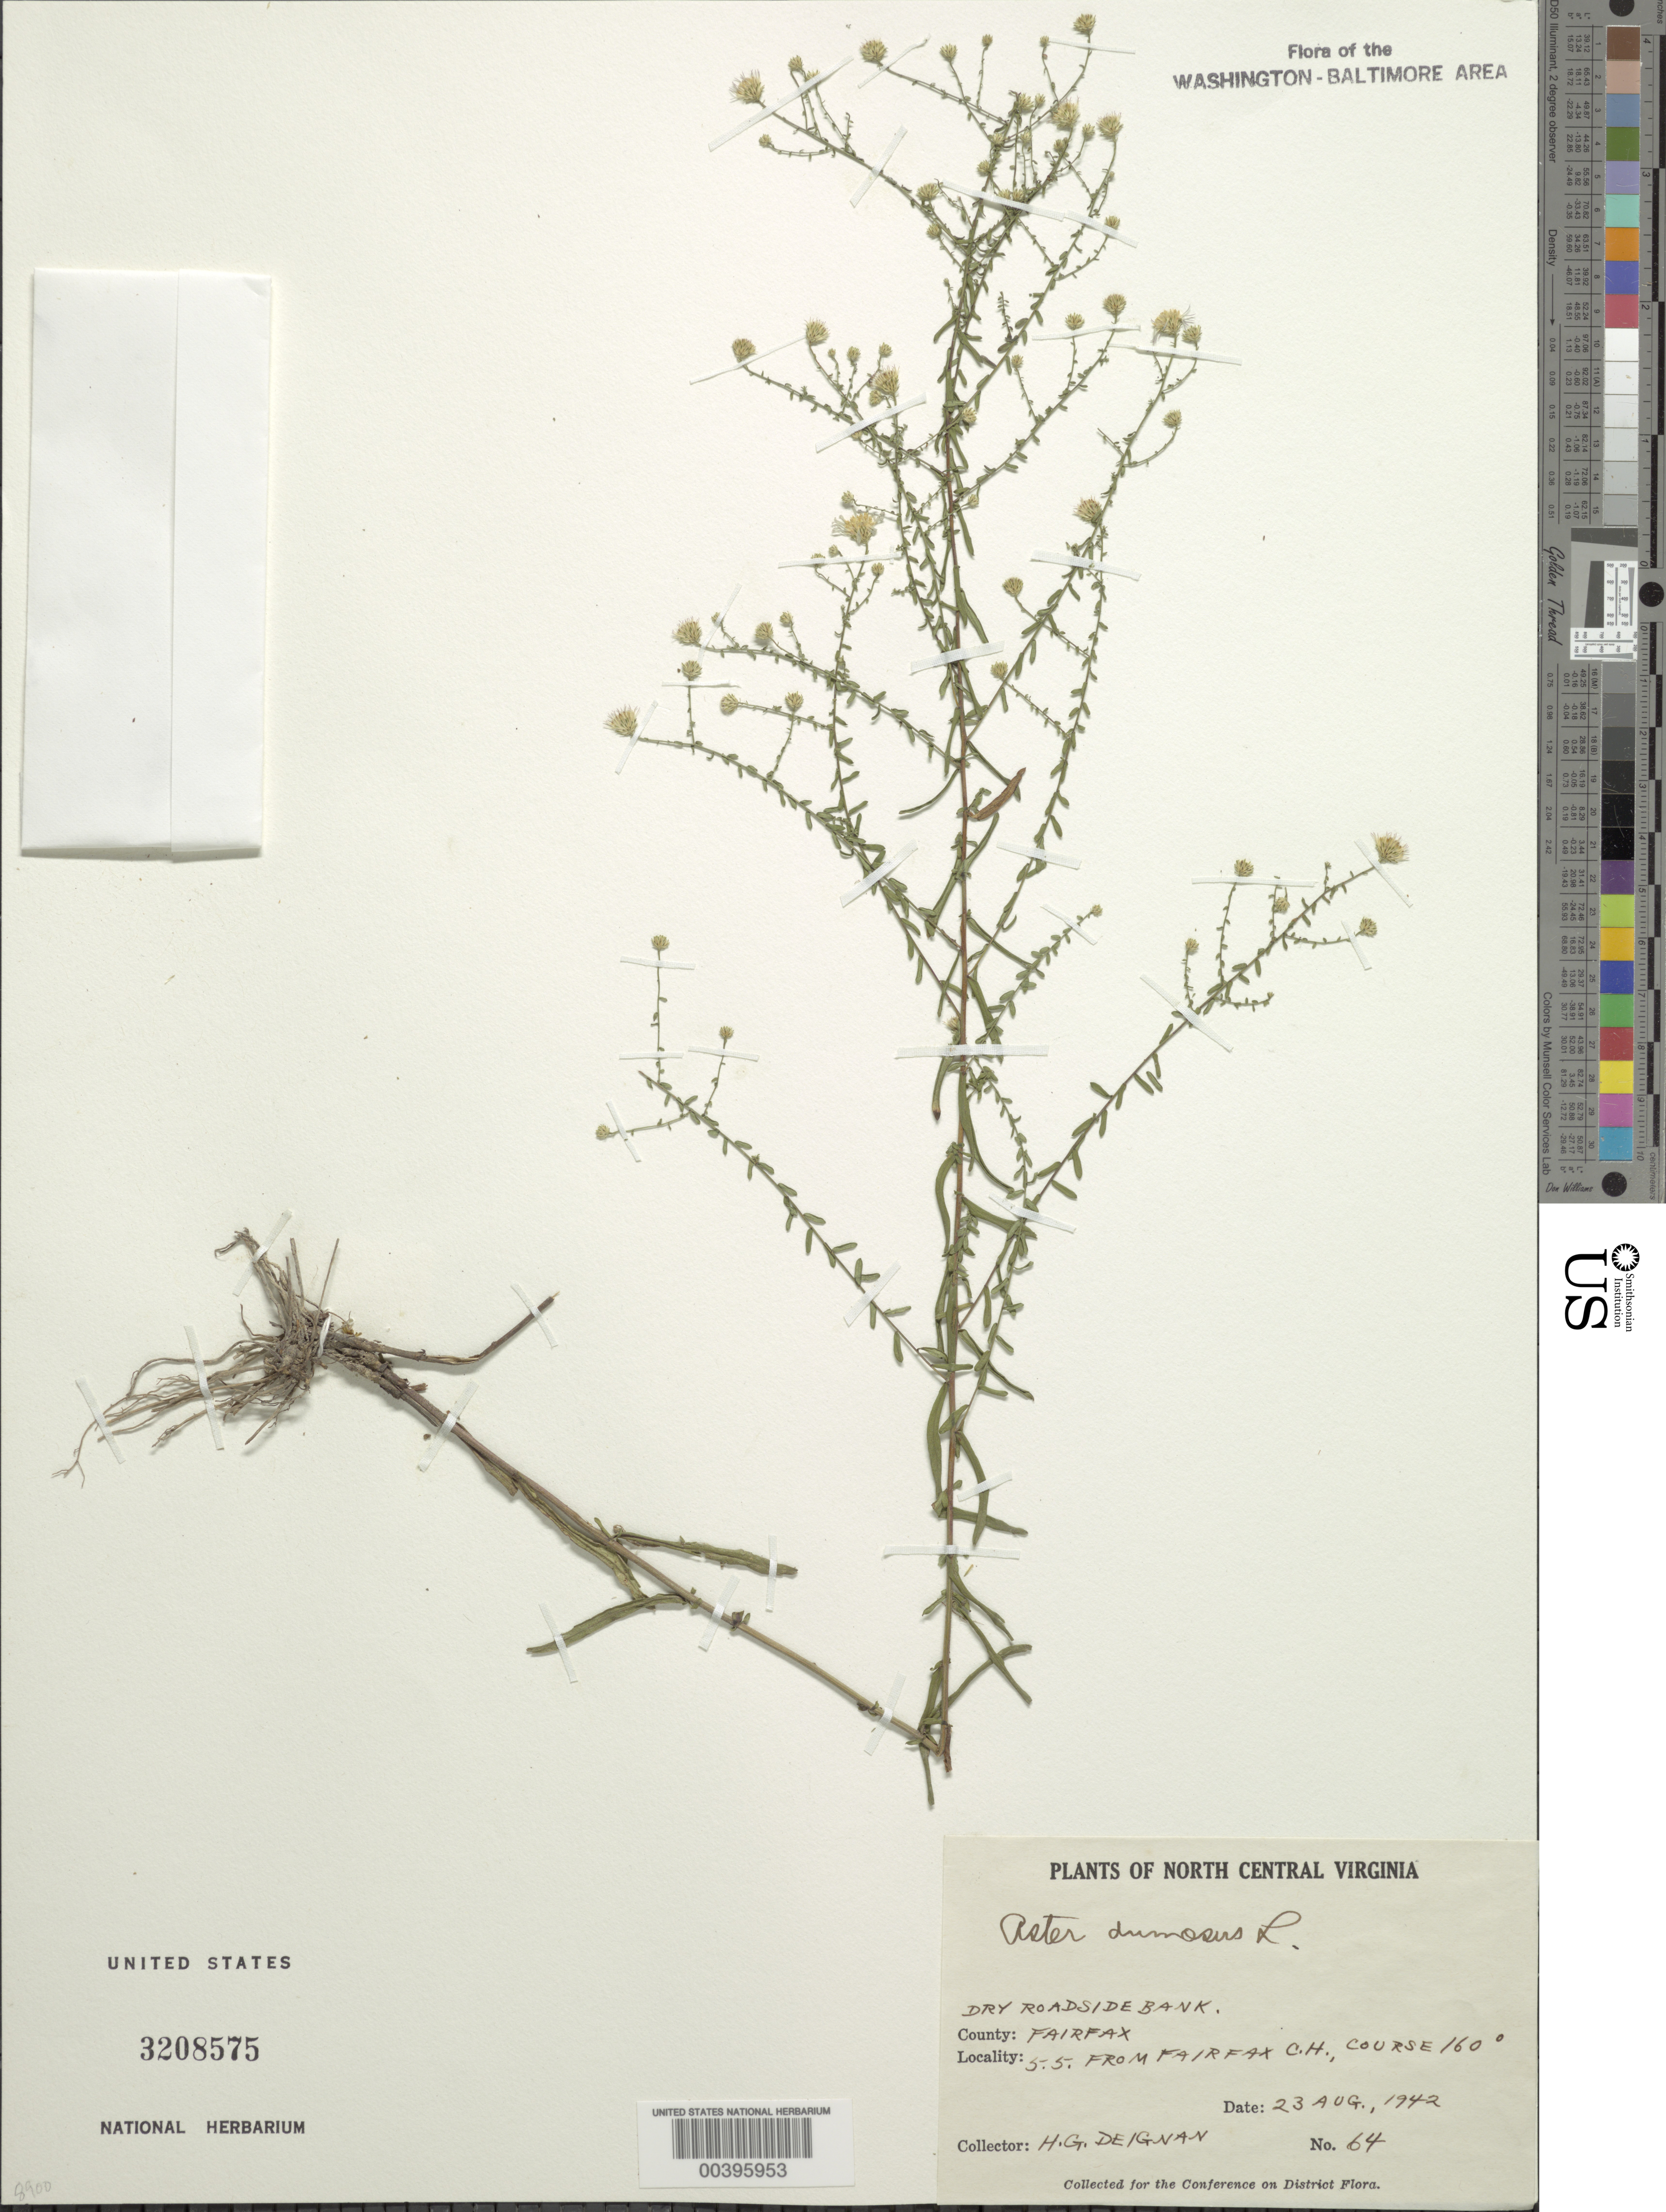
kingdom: Plantae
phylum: Tracheophyta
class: Magnoliopsida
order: Asterales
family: Asteraceae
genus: Symphyotrichum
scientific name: Symphyotrichum dumosum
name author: (L.) G.L. Nesom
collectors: H. Deignan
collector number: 64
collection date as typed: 23 Aug 1942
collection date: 1942-08-23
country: United States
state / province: Virginia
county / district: Fairfax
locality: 5.5 M from Fairfax Court House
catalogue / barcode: US 3208575